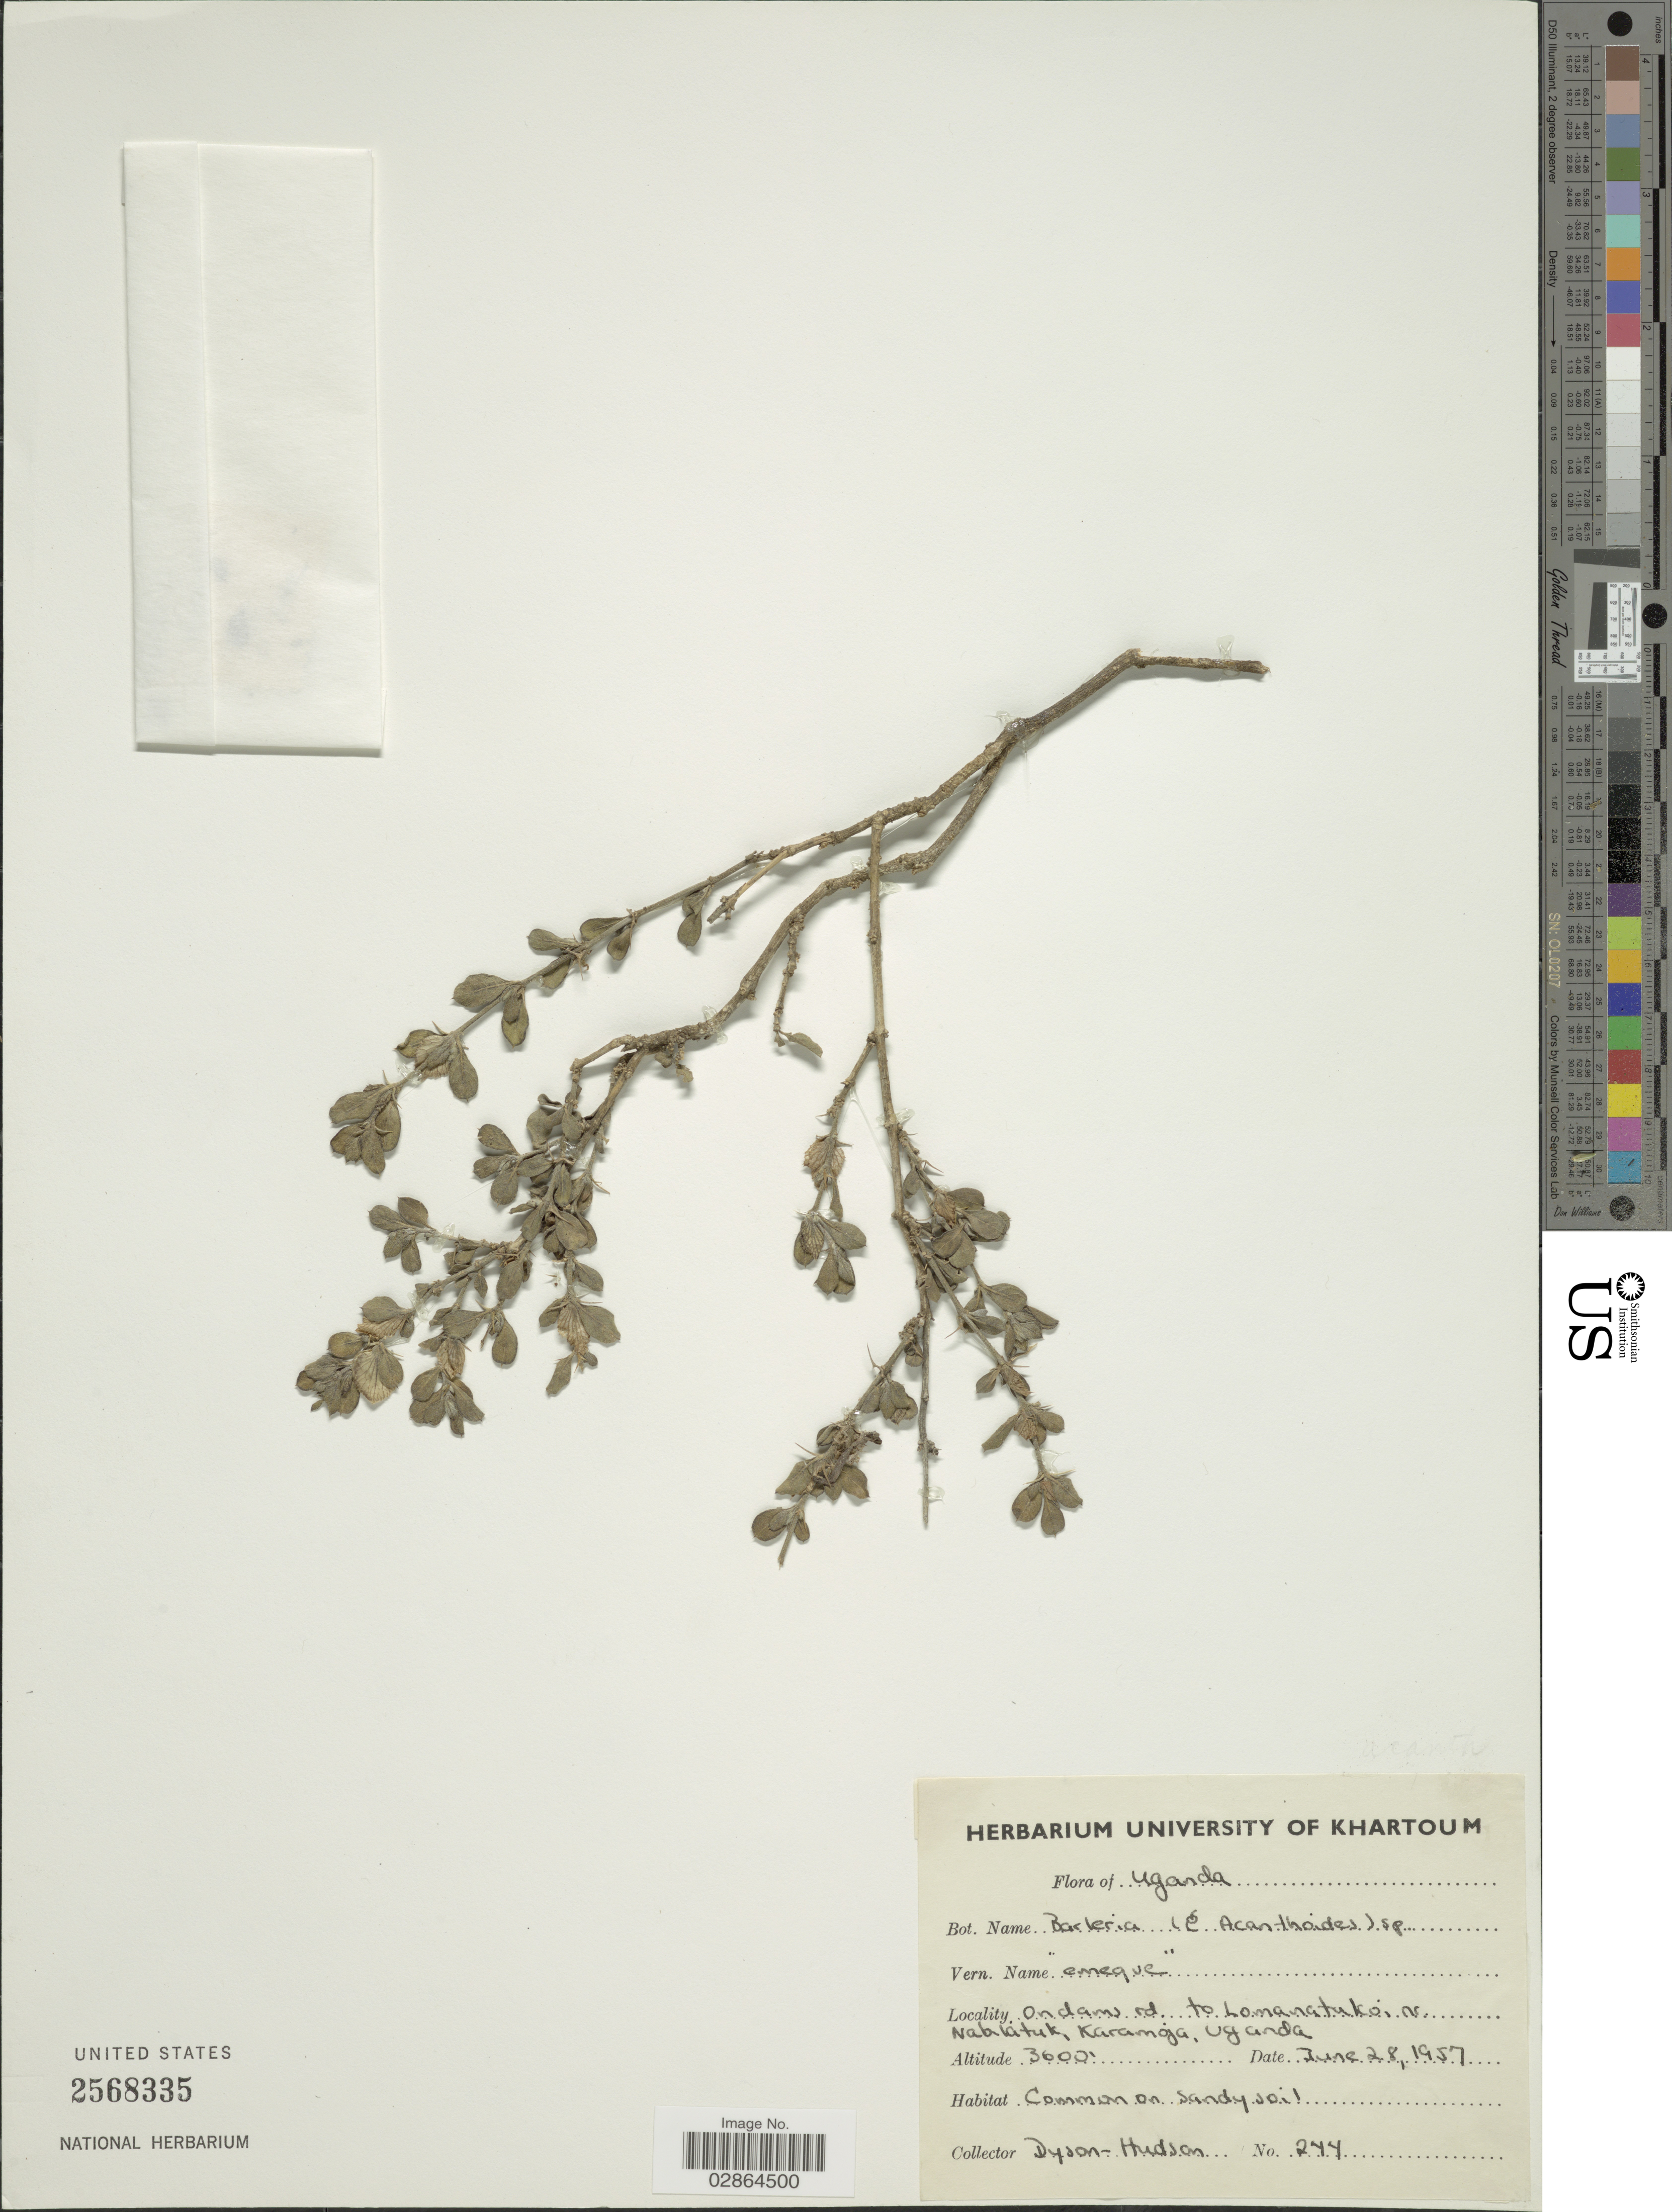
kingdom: Plantae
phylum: Tracheophyta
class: Magnoliopsida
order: Lamiales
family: Acanthaceae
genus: Barleria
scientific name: Barleria sp.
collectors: Dyson-Hudson, --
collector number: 277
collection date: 1957-06-28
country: Uganda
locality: On dam rd. to Lomanatuko, nr Nabilatuk, Karamoja.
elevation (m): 1097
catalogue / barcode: US 2568335